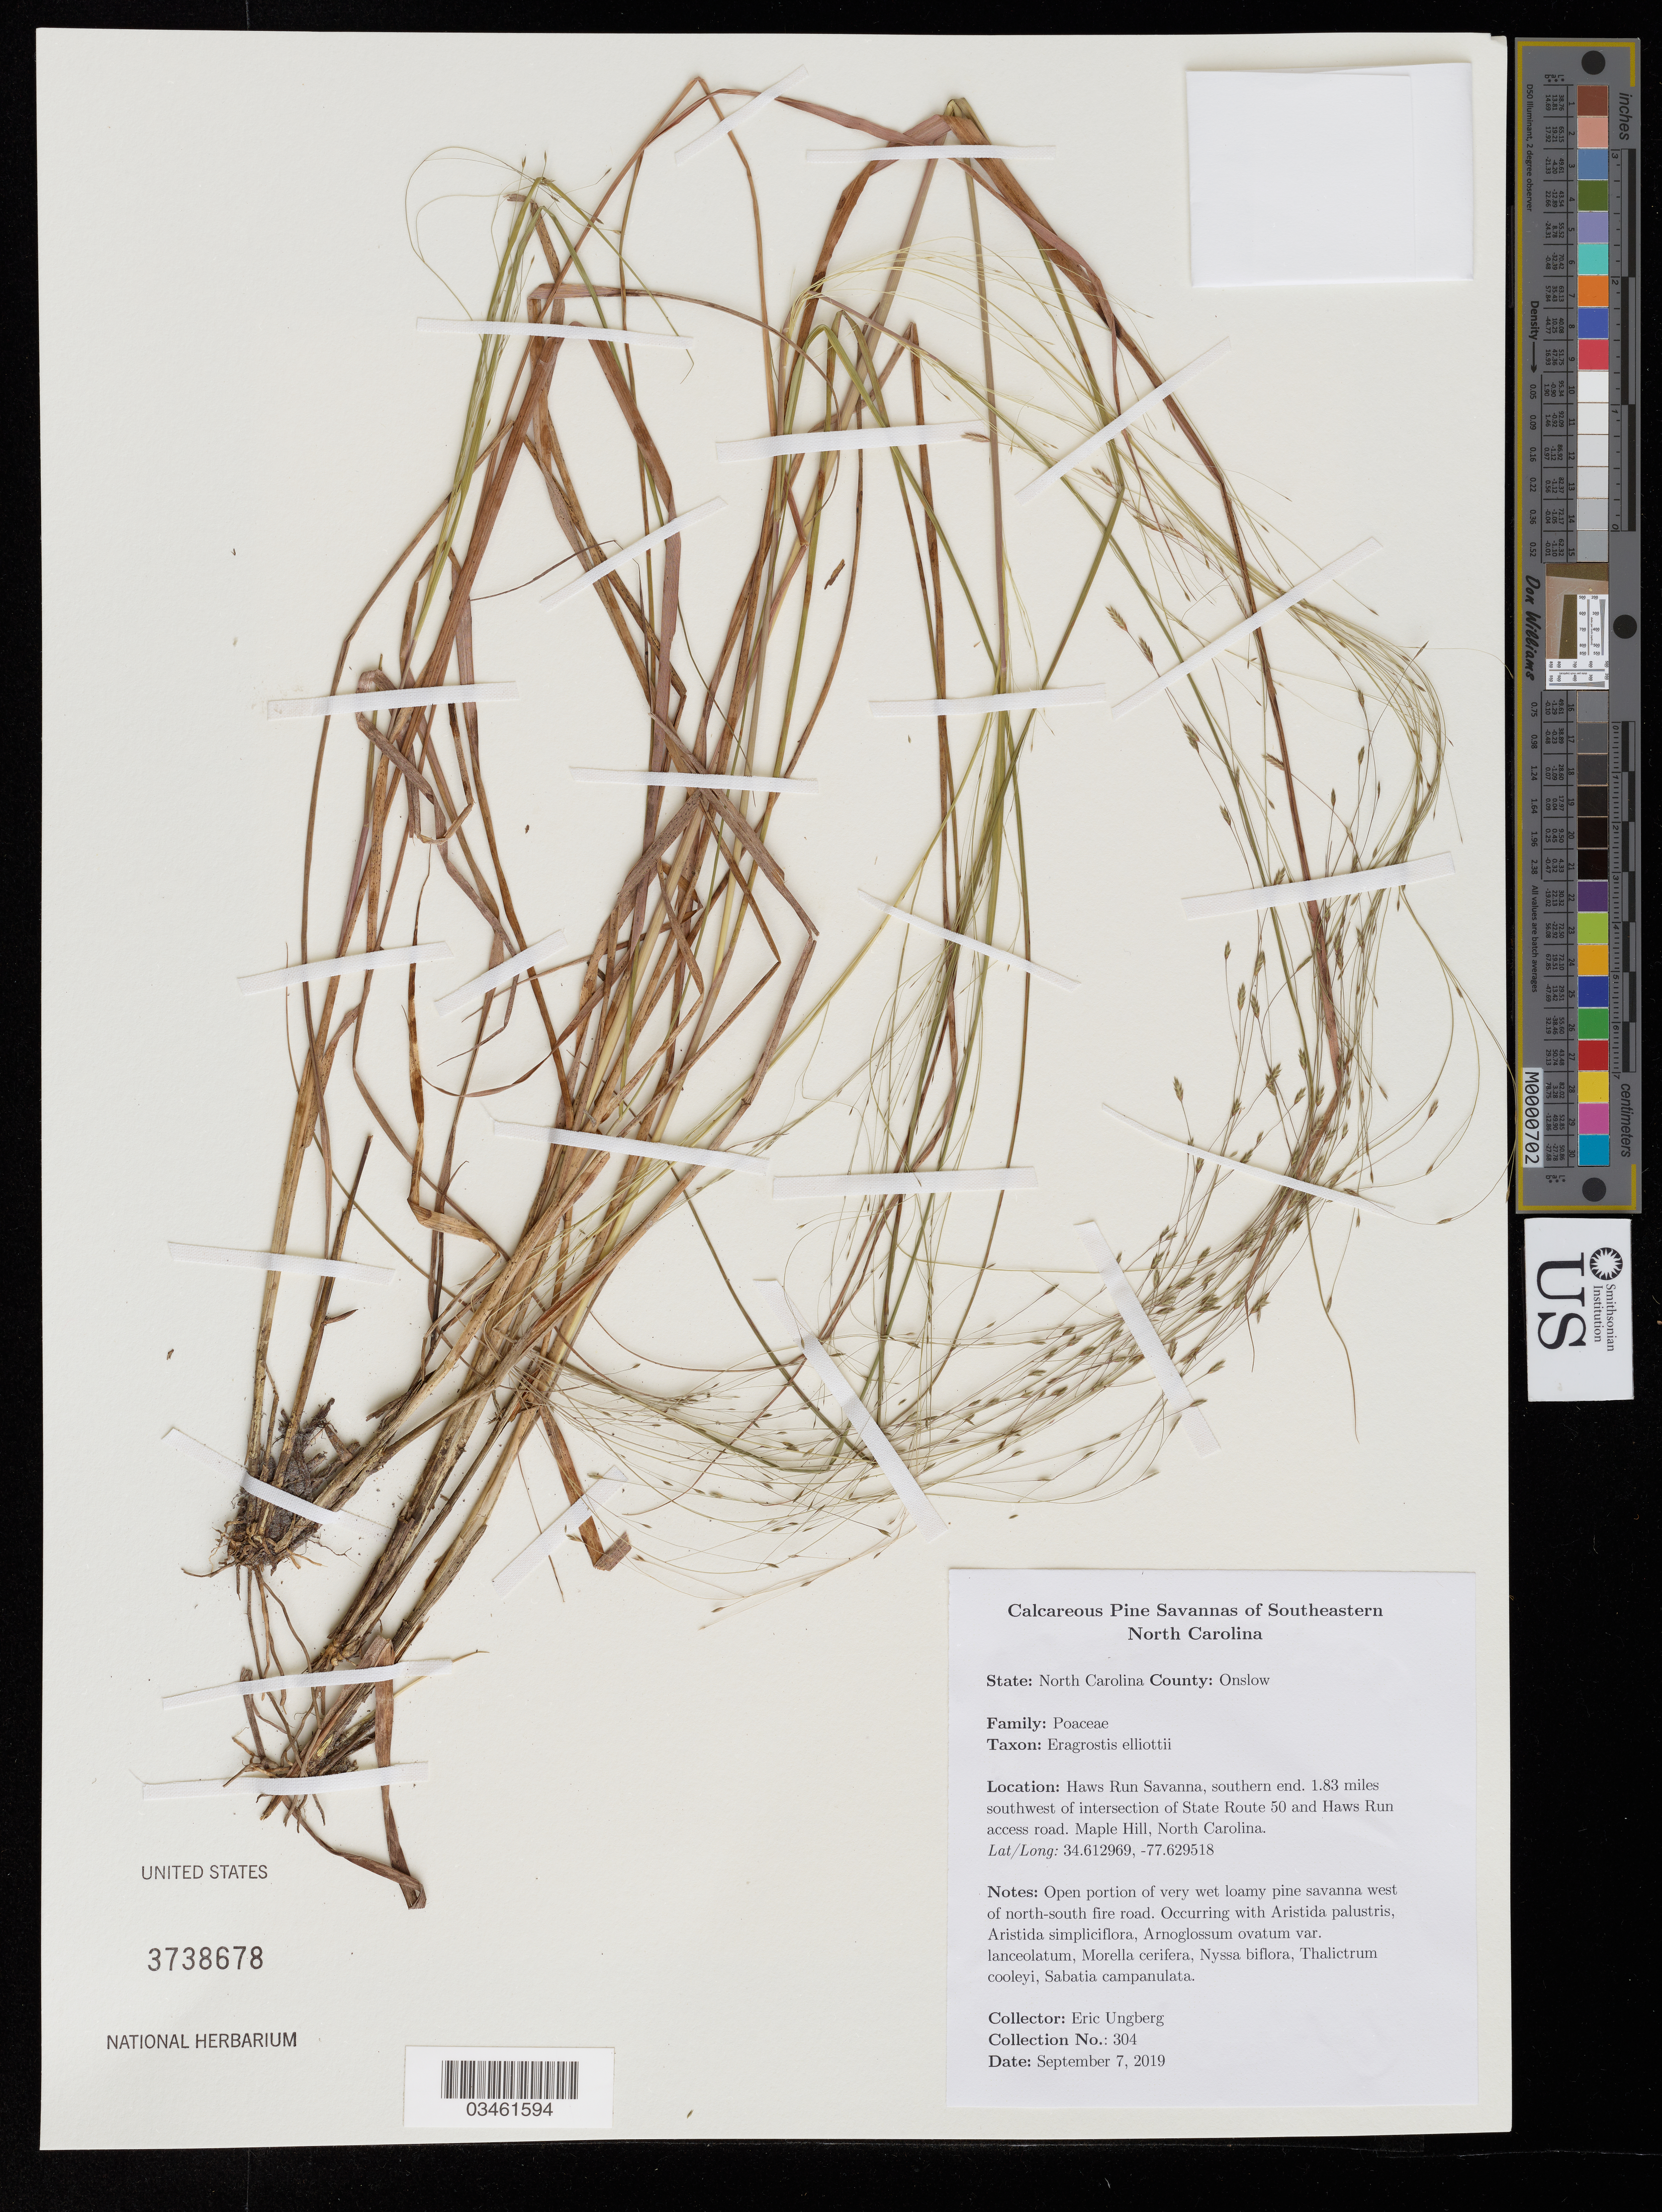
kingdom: Plantae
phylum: Tracheophyta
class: Liliopsida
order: Poales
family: Poaceae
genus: Eragrostis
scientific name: Eragrostis elliottii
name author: S. Watson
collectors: E. Ungberg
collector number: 304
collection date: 2019-09-07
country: United States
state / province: North Carolina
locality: Southeastern North Carolina. County: Onslow. Haws Run Savanna, southern end. 1.83 miles southwest of intersection of State Route 50 and Haws Run access road. Maple Hill.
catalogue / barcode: US 3738678